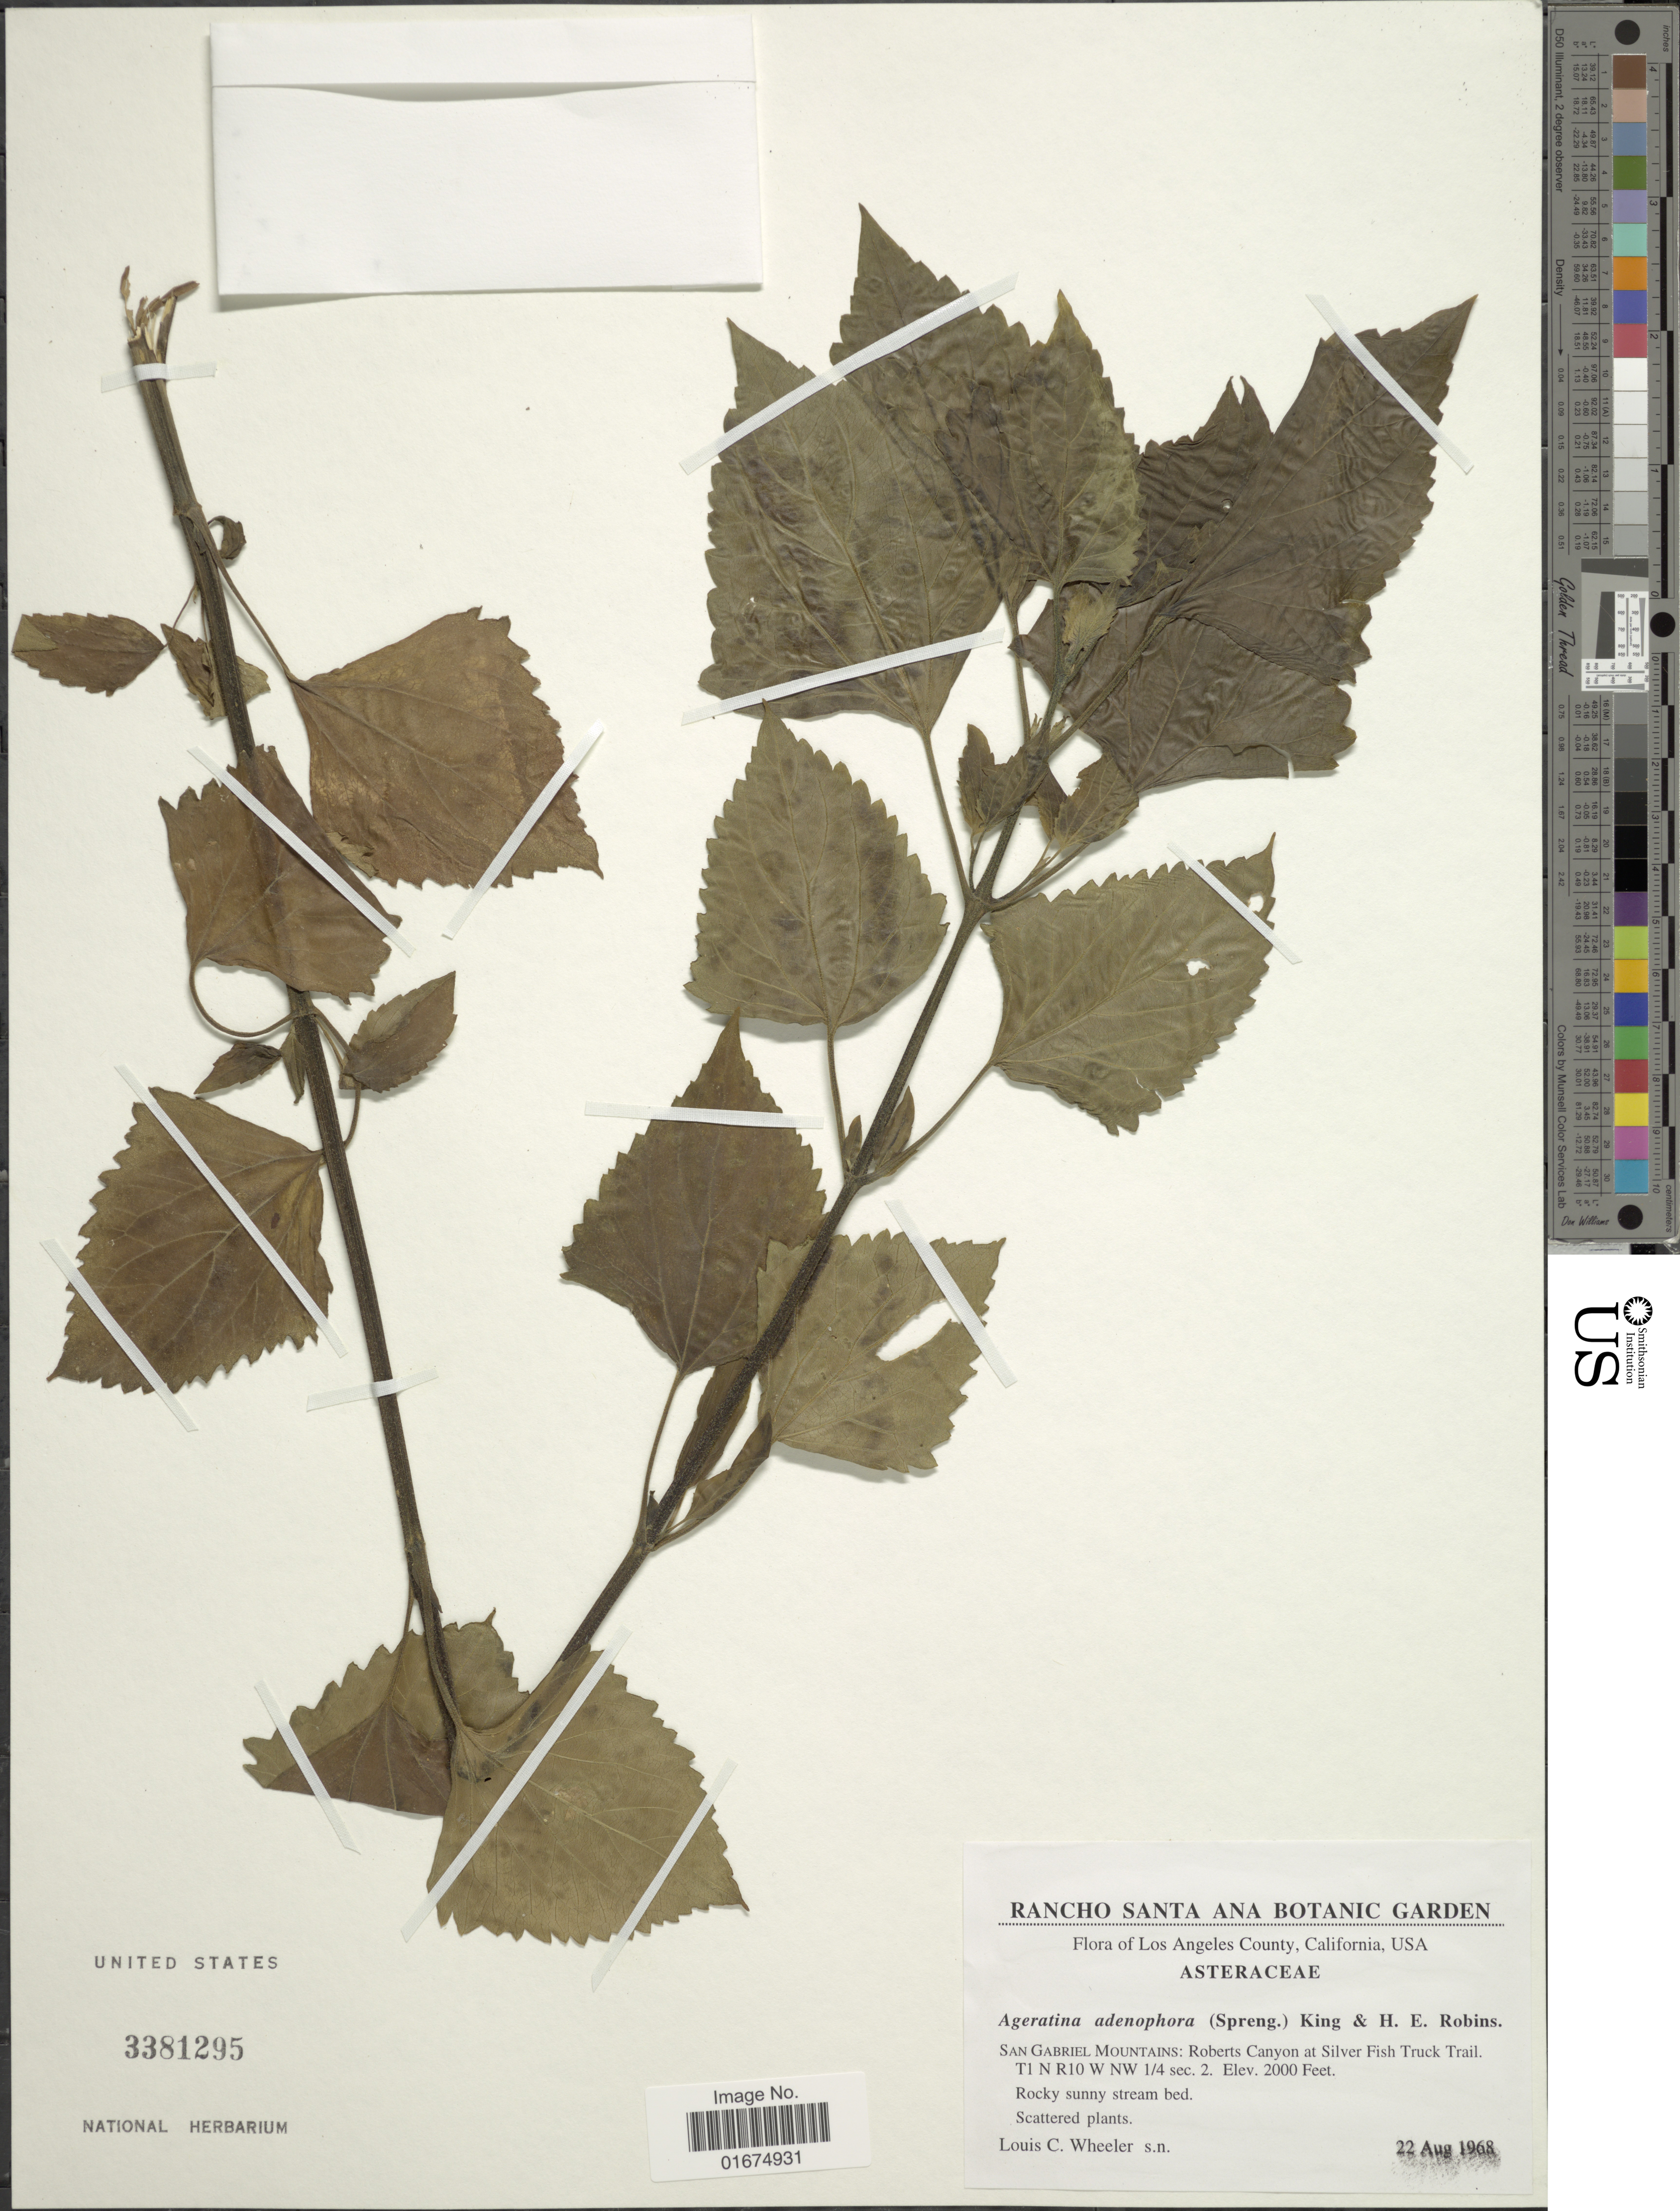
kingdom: Plantae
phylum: Tracheophyta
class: Magnoliopsida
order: Asterales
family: Asteraceae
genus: Ageratina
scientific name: Ageratina adenophora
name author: (Spreng.) R.M. King & H. Rob.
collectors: L. C. Wheeler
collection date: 1968-08-22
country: United States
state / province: California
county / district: Los Angeles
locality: Los Angeles County, San Gabriel Mountains: Roberts Canyon at Silver Fish Truck Trail. T1 N R10 W NW 1/4 sec. 2.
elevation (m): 610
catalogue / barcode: US 3381295